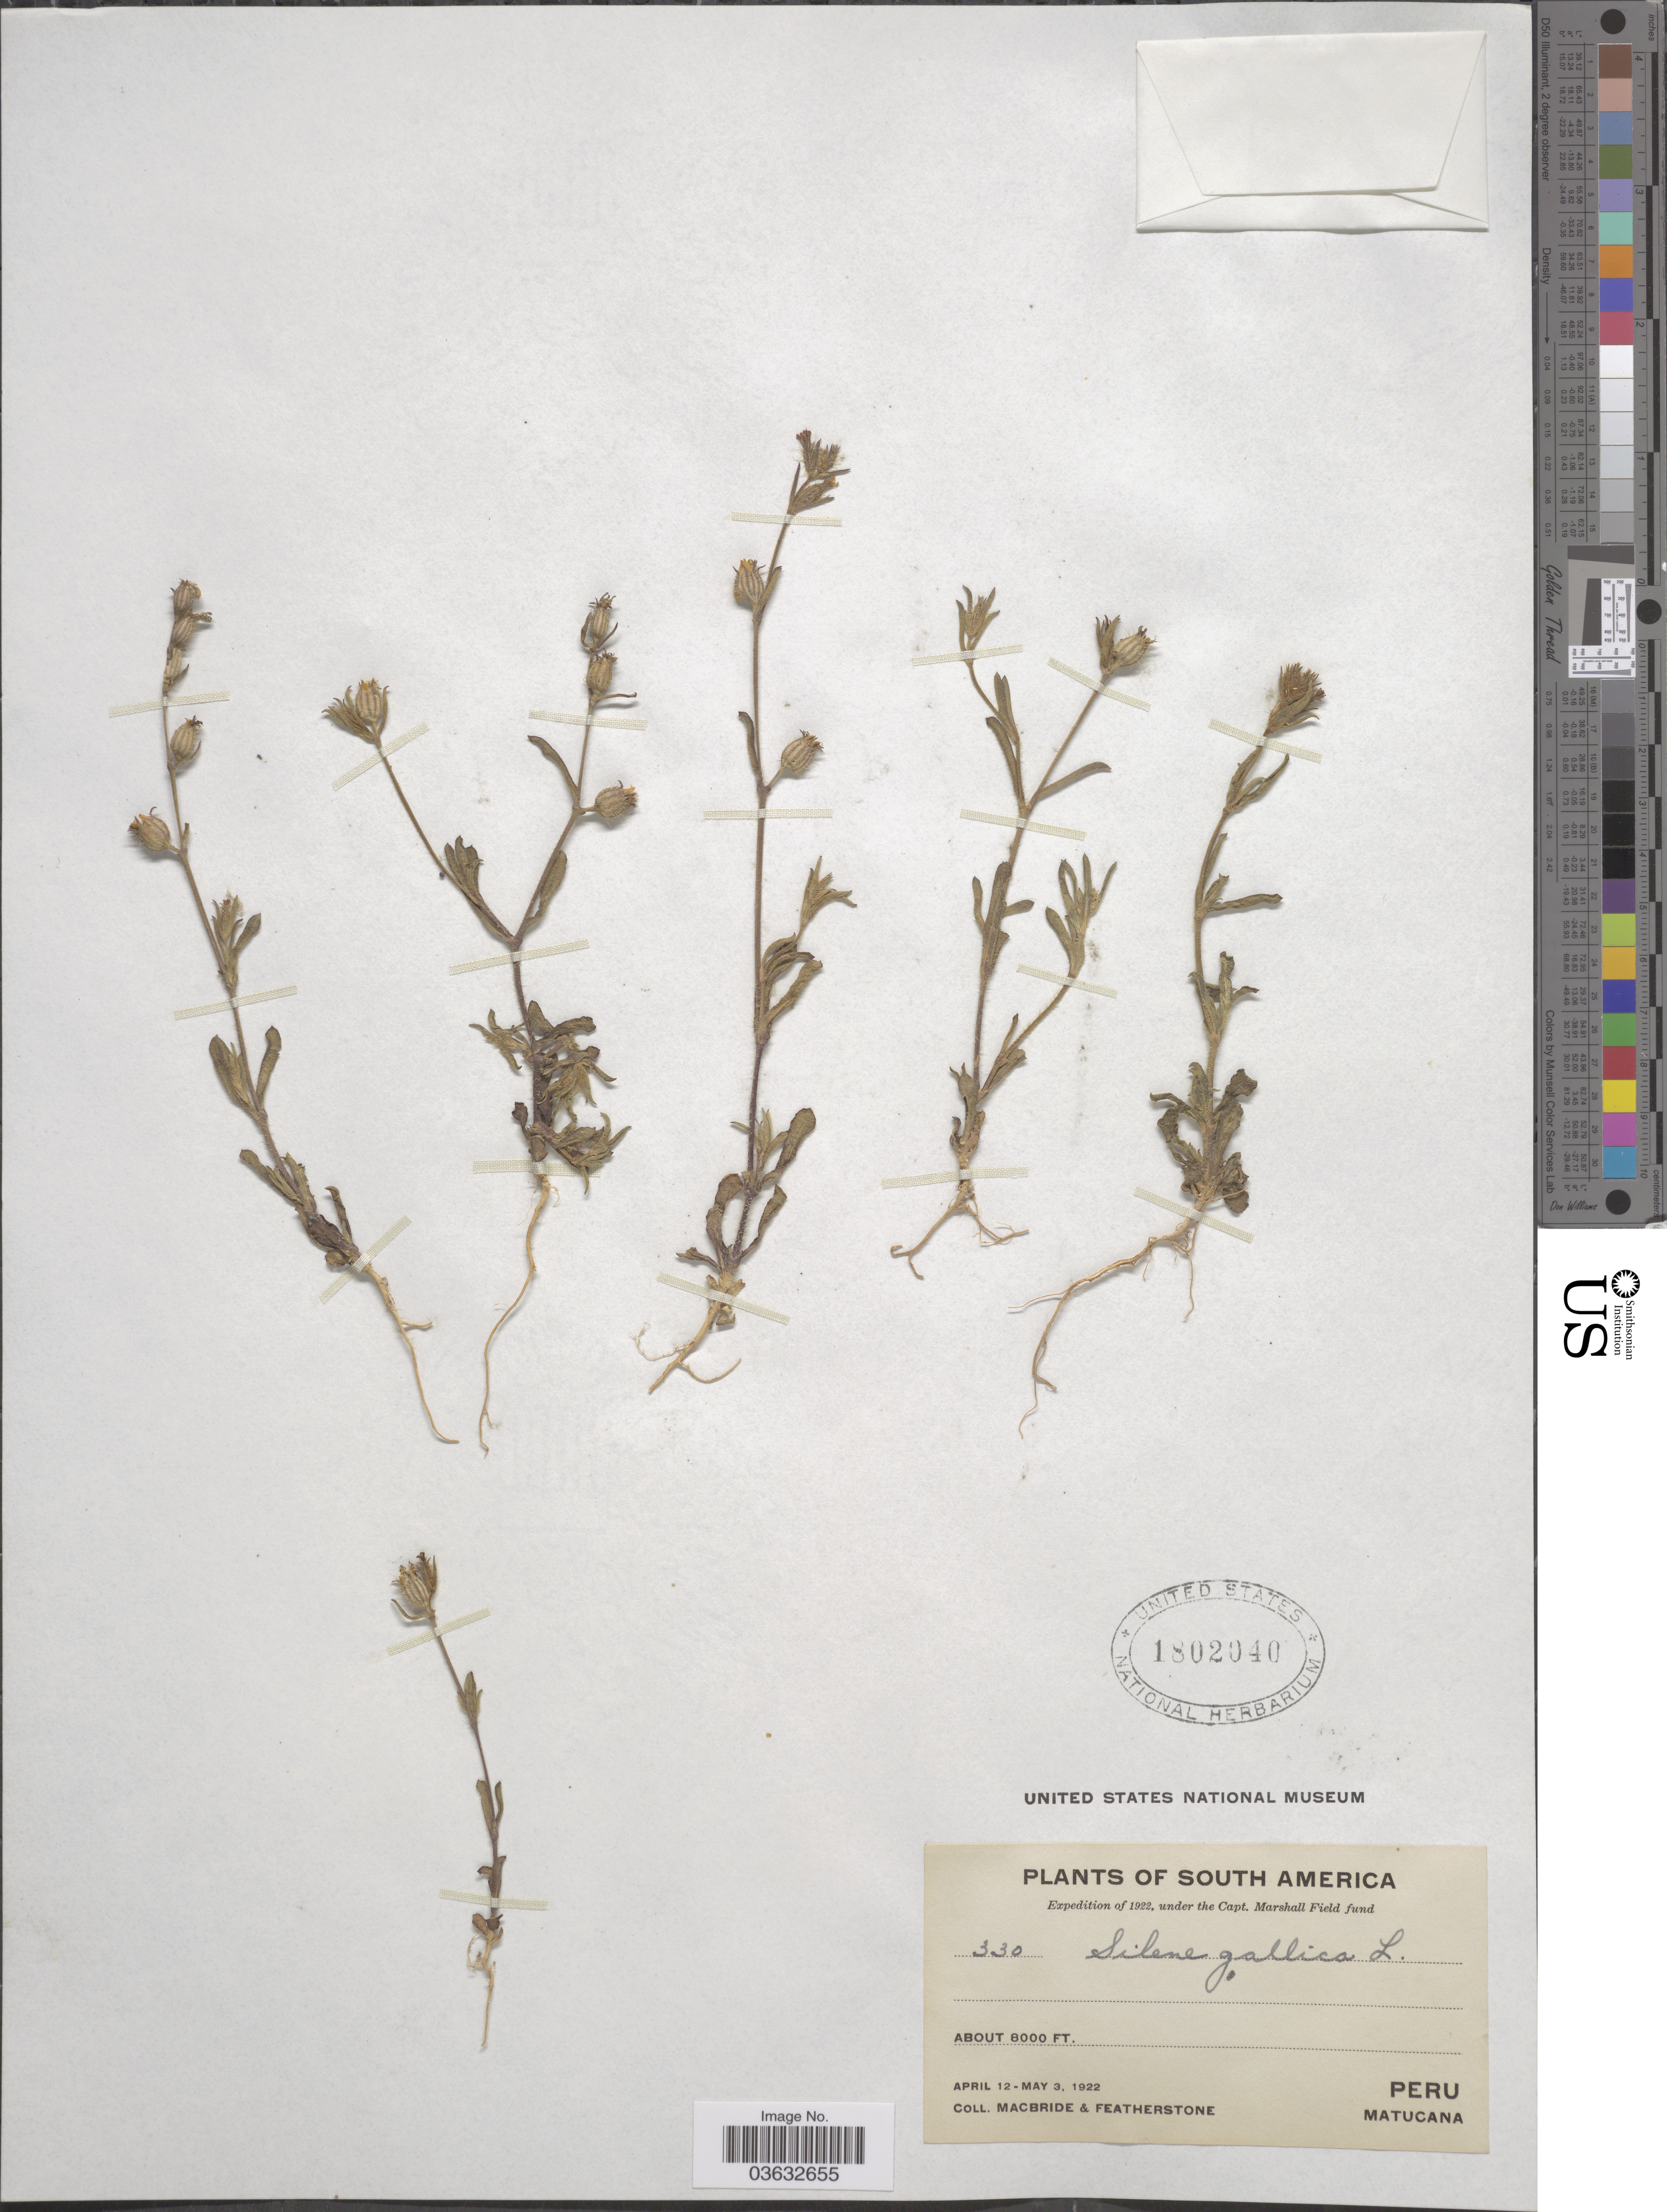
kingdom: Plantae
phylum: Tracheophyta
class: Magnoliopsida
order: Caryophyllales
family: Caryophyllaceae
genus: Silene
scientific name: Silene gallica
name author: L.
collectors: Macbride, -- & -. Featherstone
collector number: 330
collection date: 1922-04-12/1922-05-03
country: Peru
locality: Matucana.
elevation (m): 2438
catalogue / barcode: US 1802040